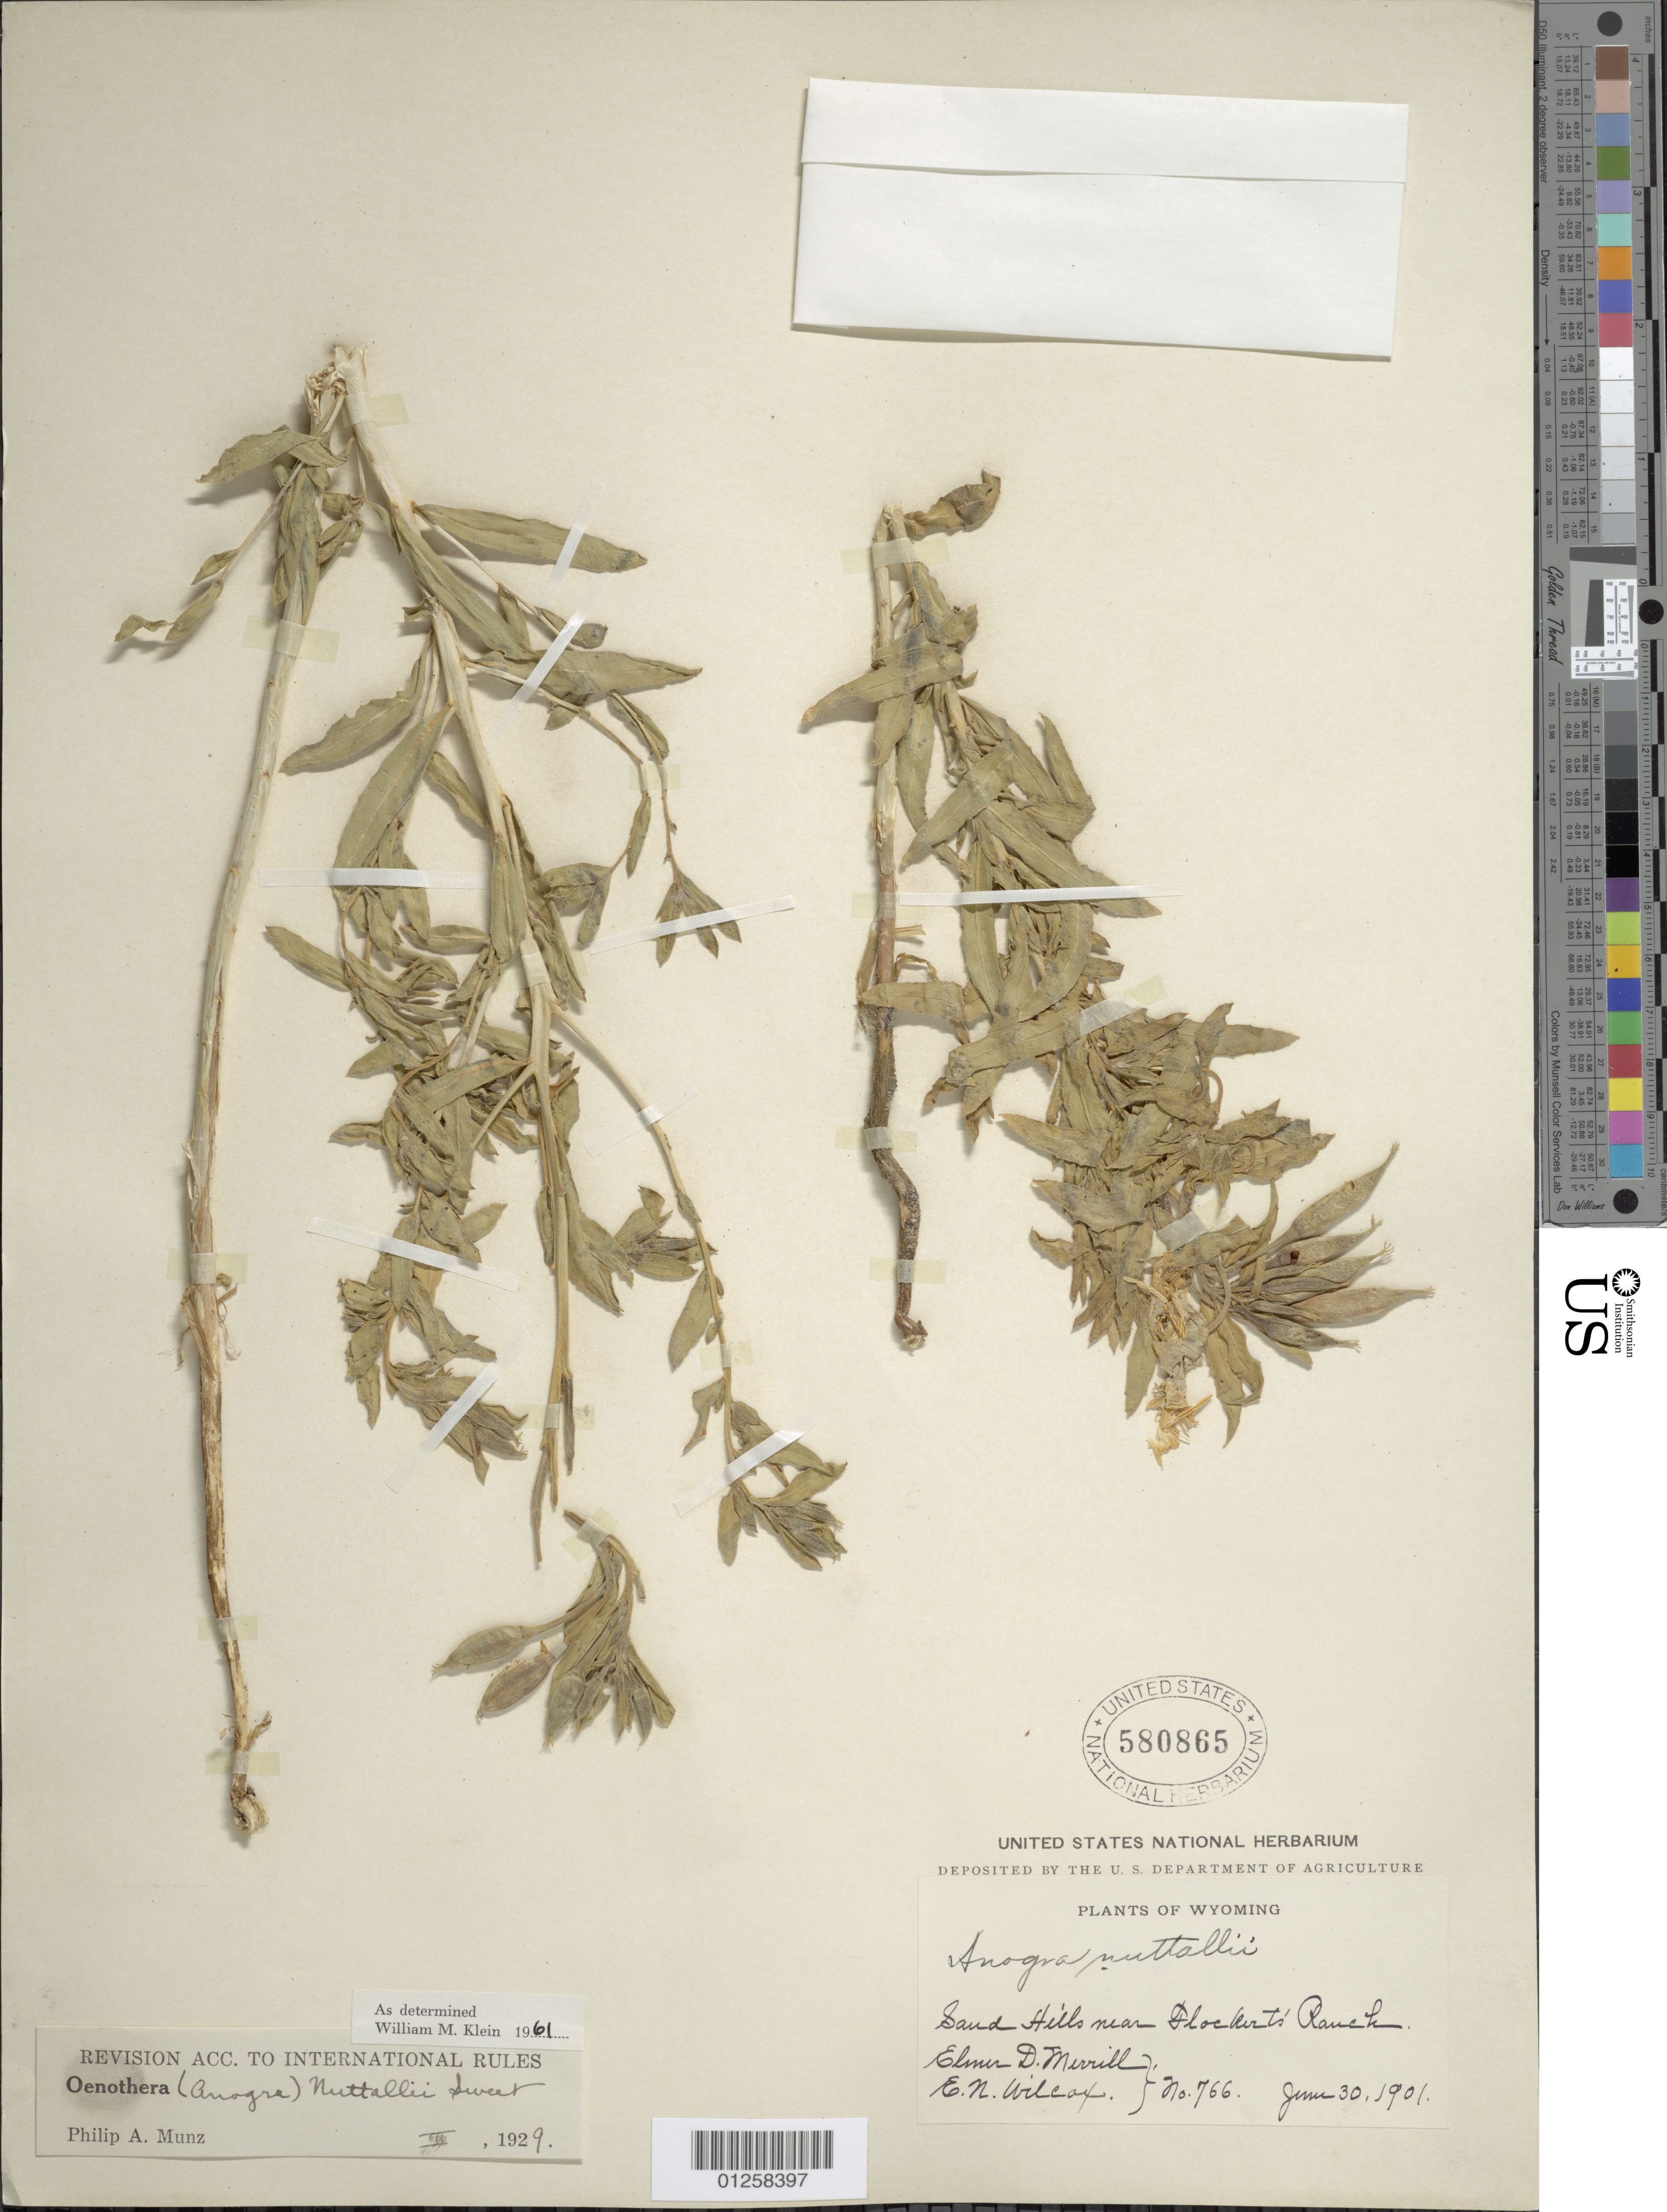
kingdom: Plantae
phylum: Tracheophyta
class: Magnoliopsida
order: Myrtales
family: Onagraceae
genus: Oenothera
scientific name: Oenothera nuttallii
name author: Sweet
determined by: Klein, W. M.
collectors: E. D. Merrill & E. Wilcox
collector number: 766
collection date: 1901-06-30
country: United States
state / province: Wyoming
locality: Sand hills near Flockerts Ranch.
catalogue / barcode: US 580865